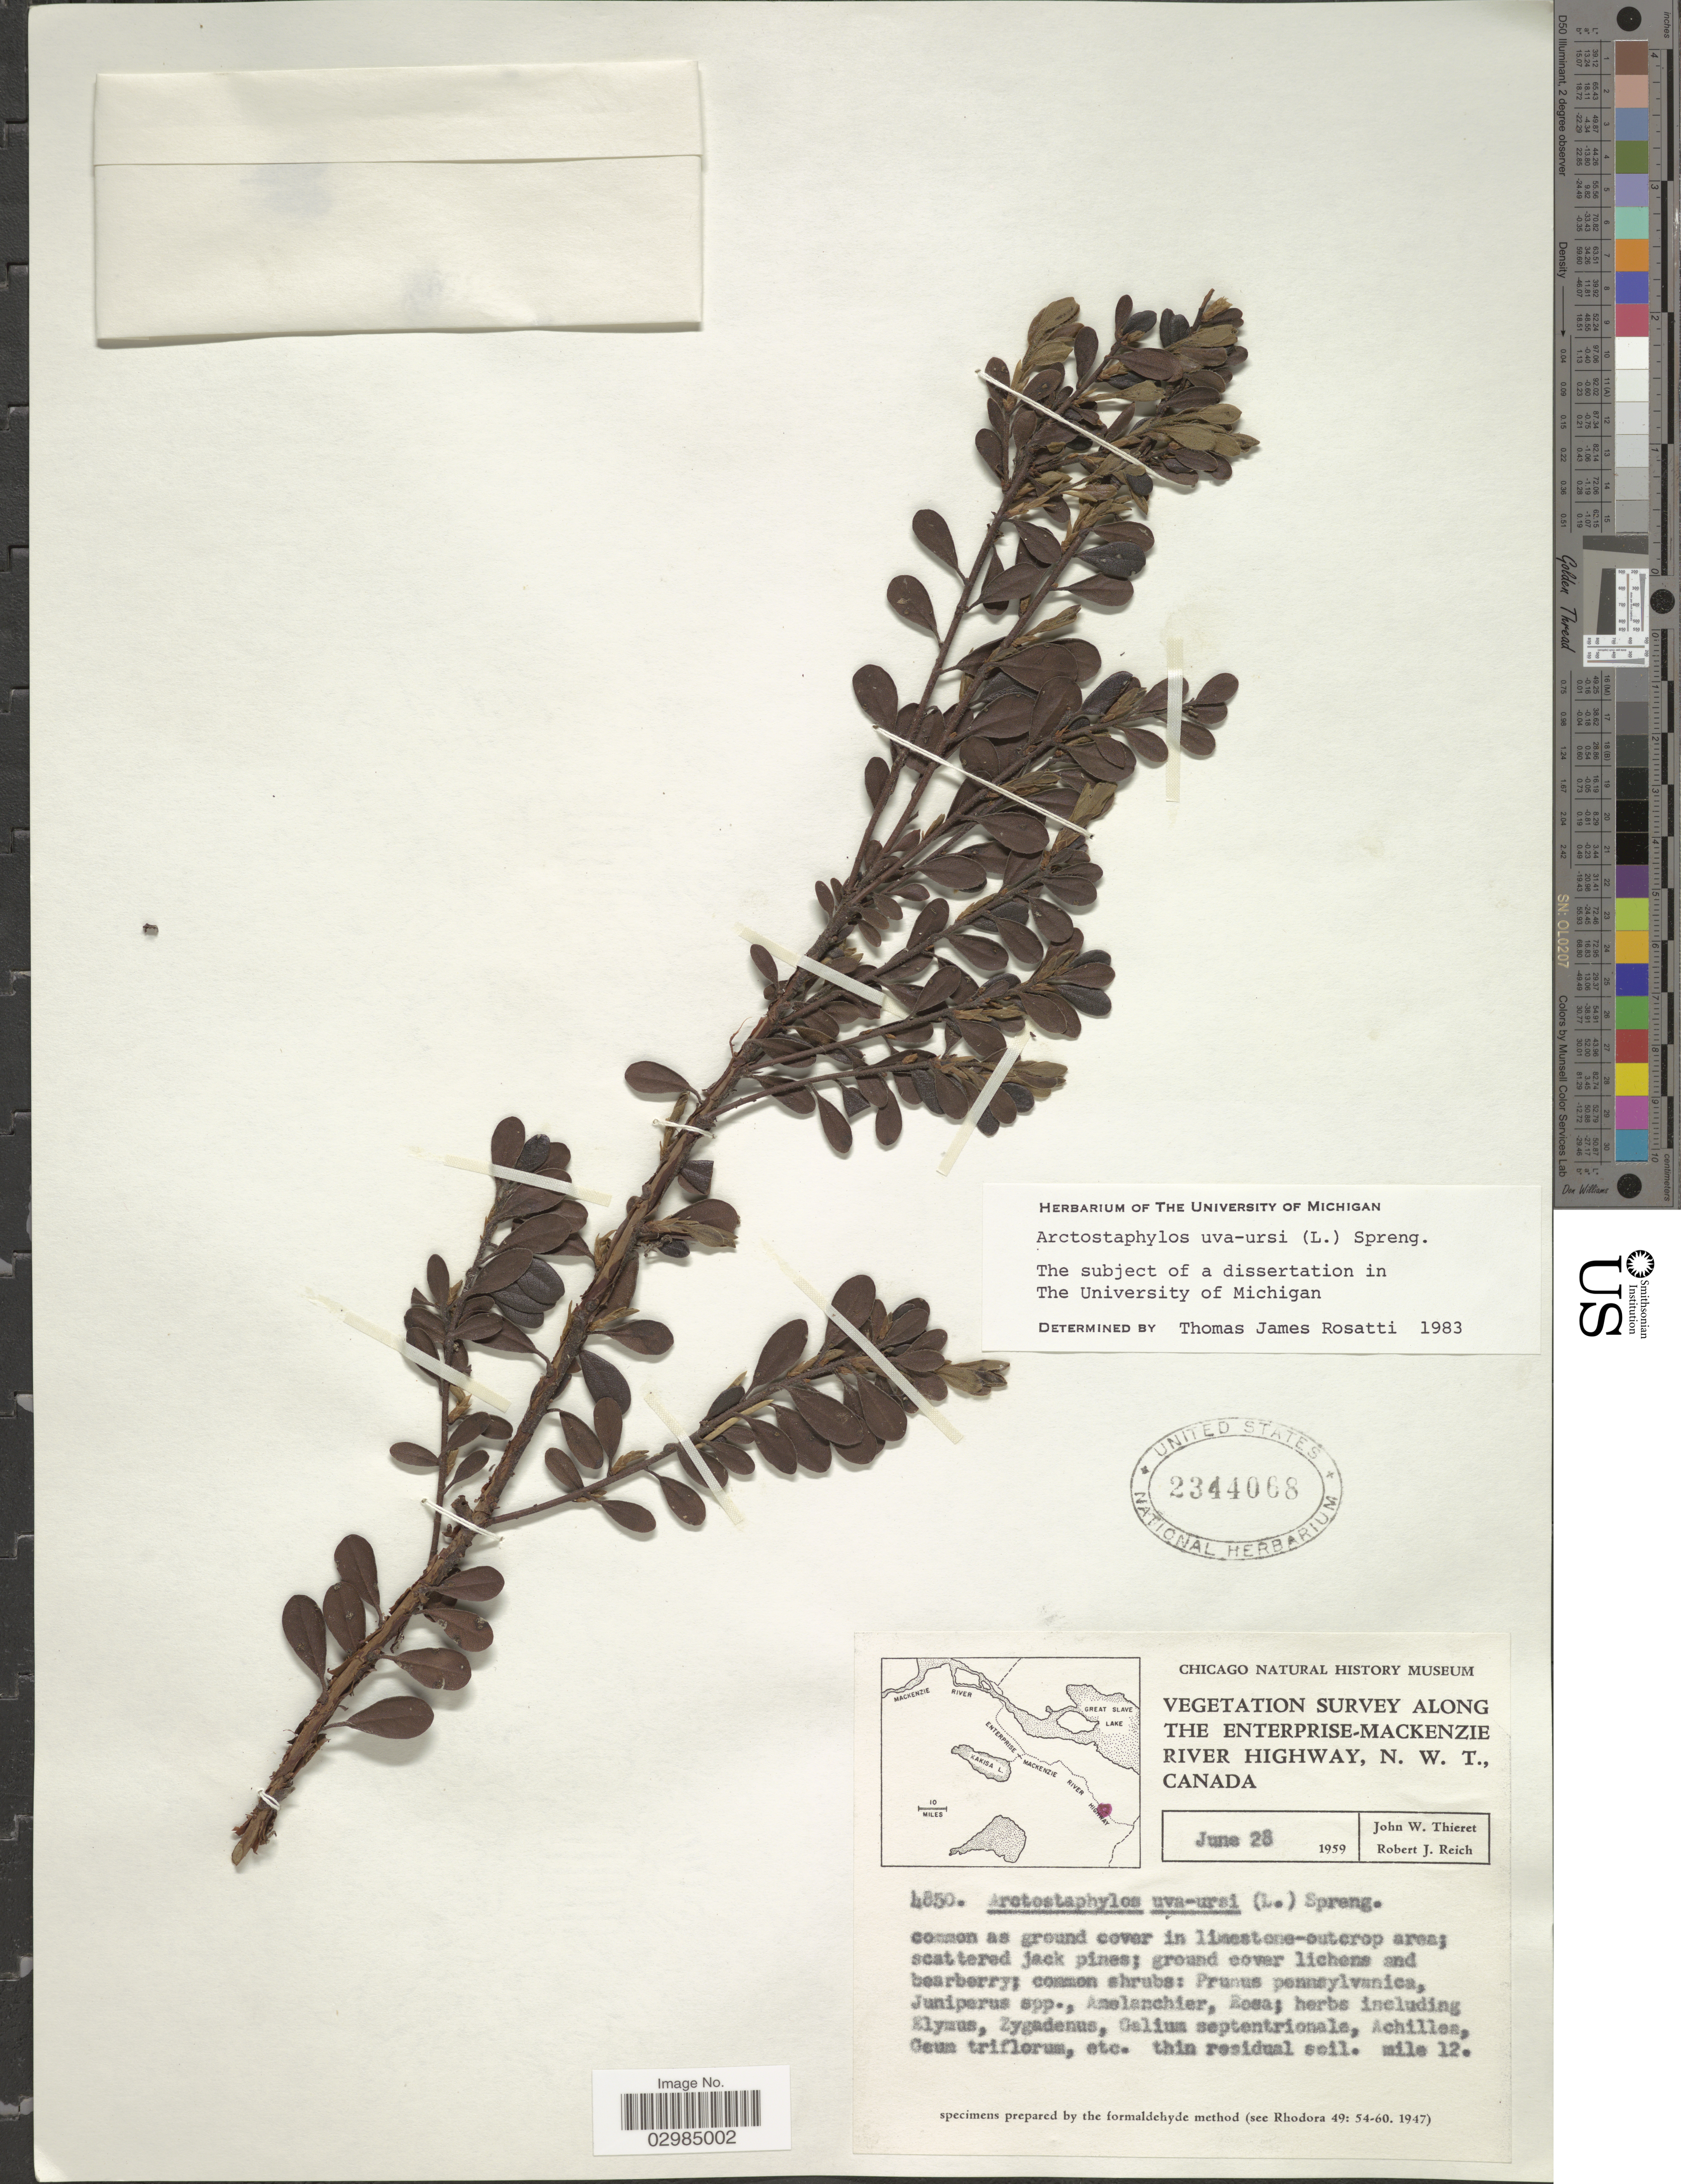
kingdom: Plantae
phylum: Tracheophyta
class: Magnoliopsida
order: Ericales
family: Ericaceae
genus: Arctostaphylos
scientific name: Arctostaphylos uva-ursi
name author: (L.) Spreng.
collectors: J. W. Thieret & R. Reich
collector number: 4850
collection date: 1959-06-28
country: Canada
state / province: Northwest Territories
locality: Along the Enterprise-Mackenzie River Highway, mile 12.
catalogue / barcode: US 2344068